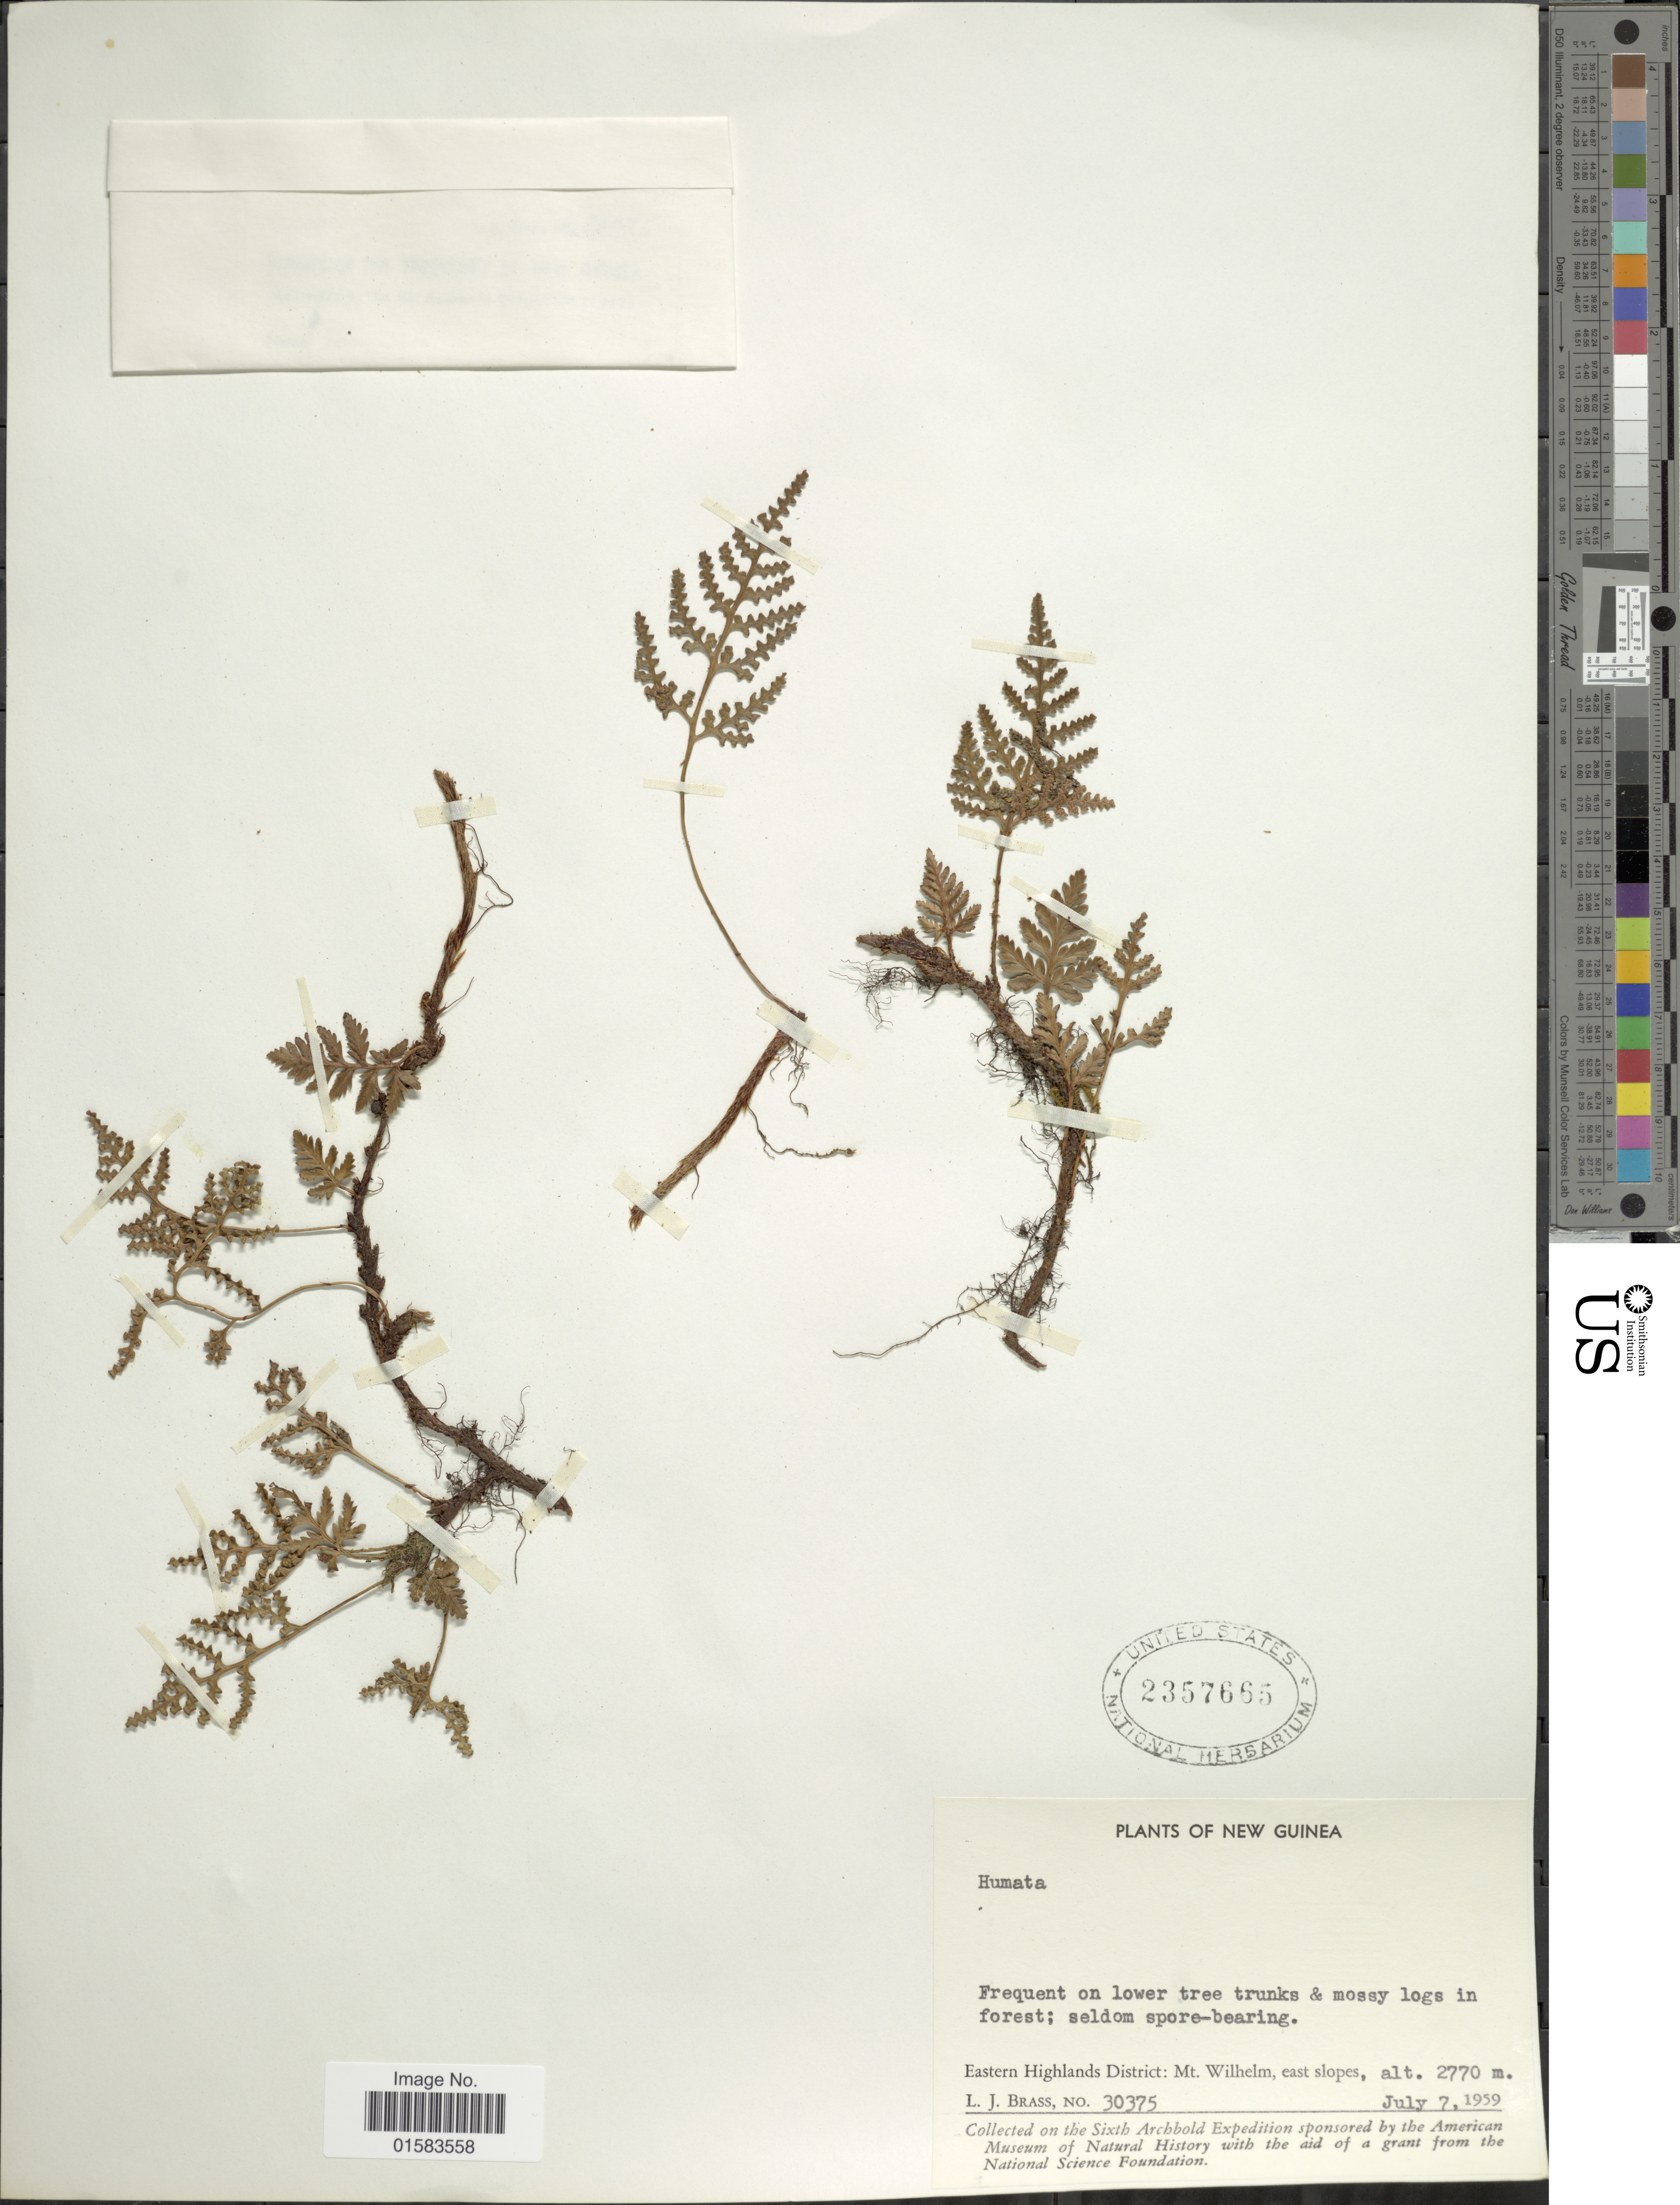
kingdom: Plantae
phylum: Tracheophyta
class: Polypodiopsida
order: Polypodiales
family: Davalliaceae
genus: Davallia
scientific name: Davallia sp.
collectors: L. J. Brass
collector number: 30375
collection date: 1959-07-07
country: Papua New Guinea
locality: New Guinea. Eastern Highlands District : Mt. Wilhelm, east slopes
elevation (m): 2770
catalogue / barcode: US 2357665